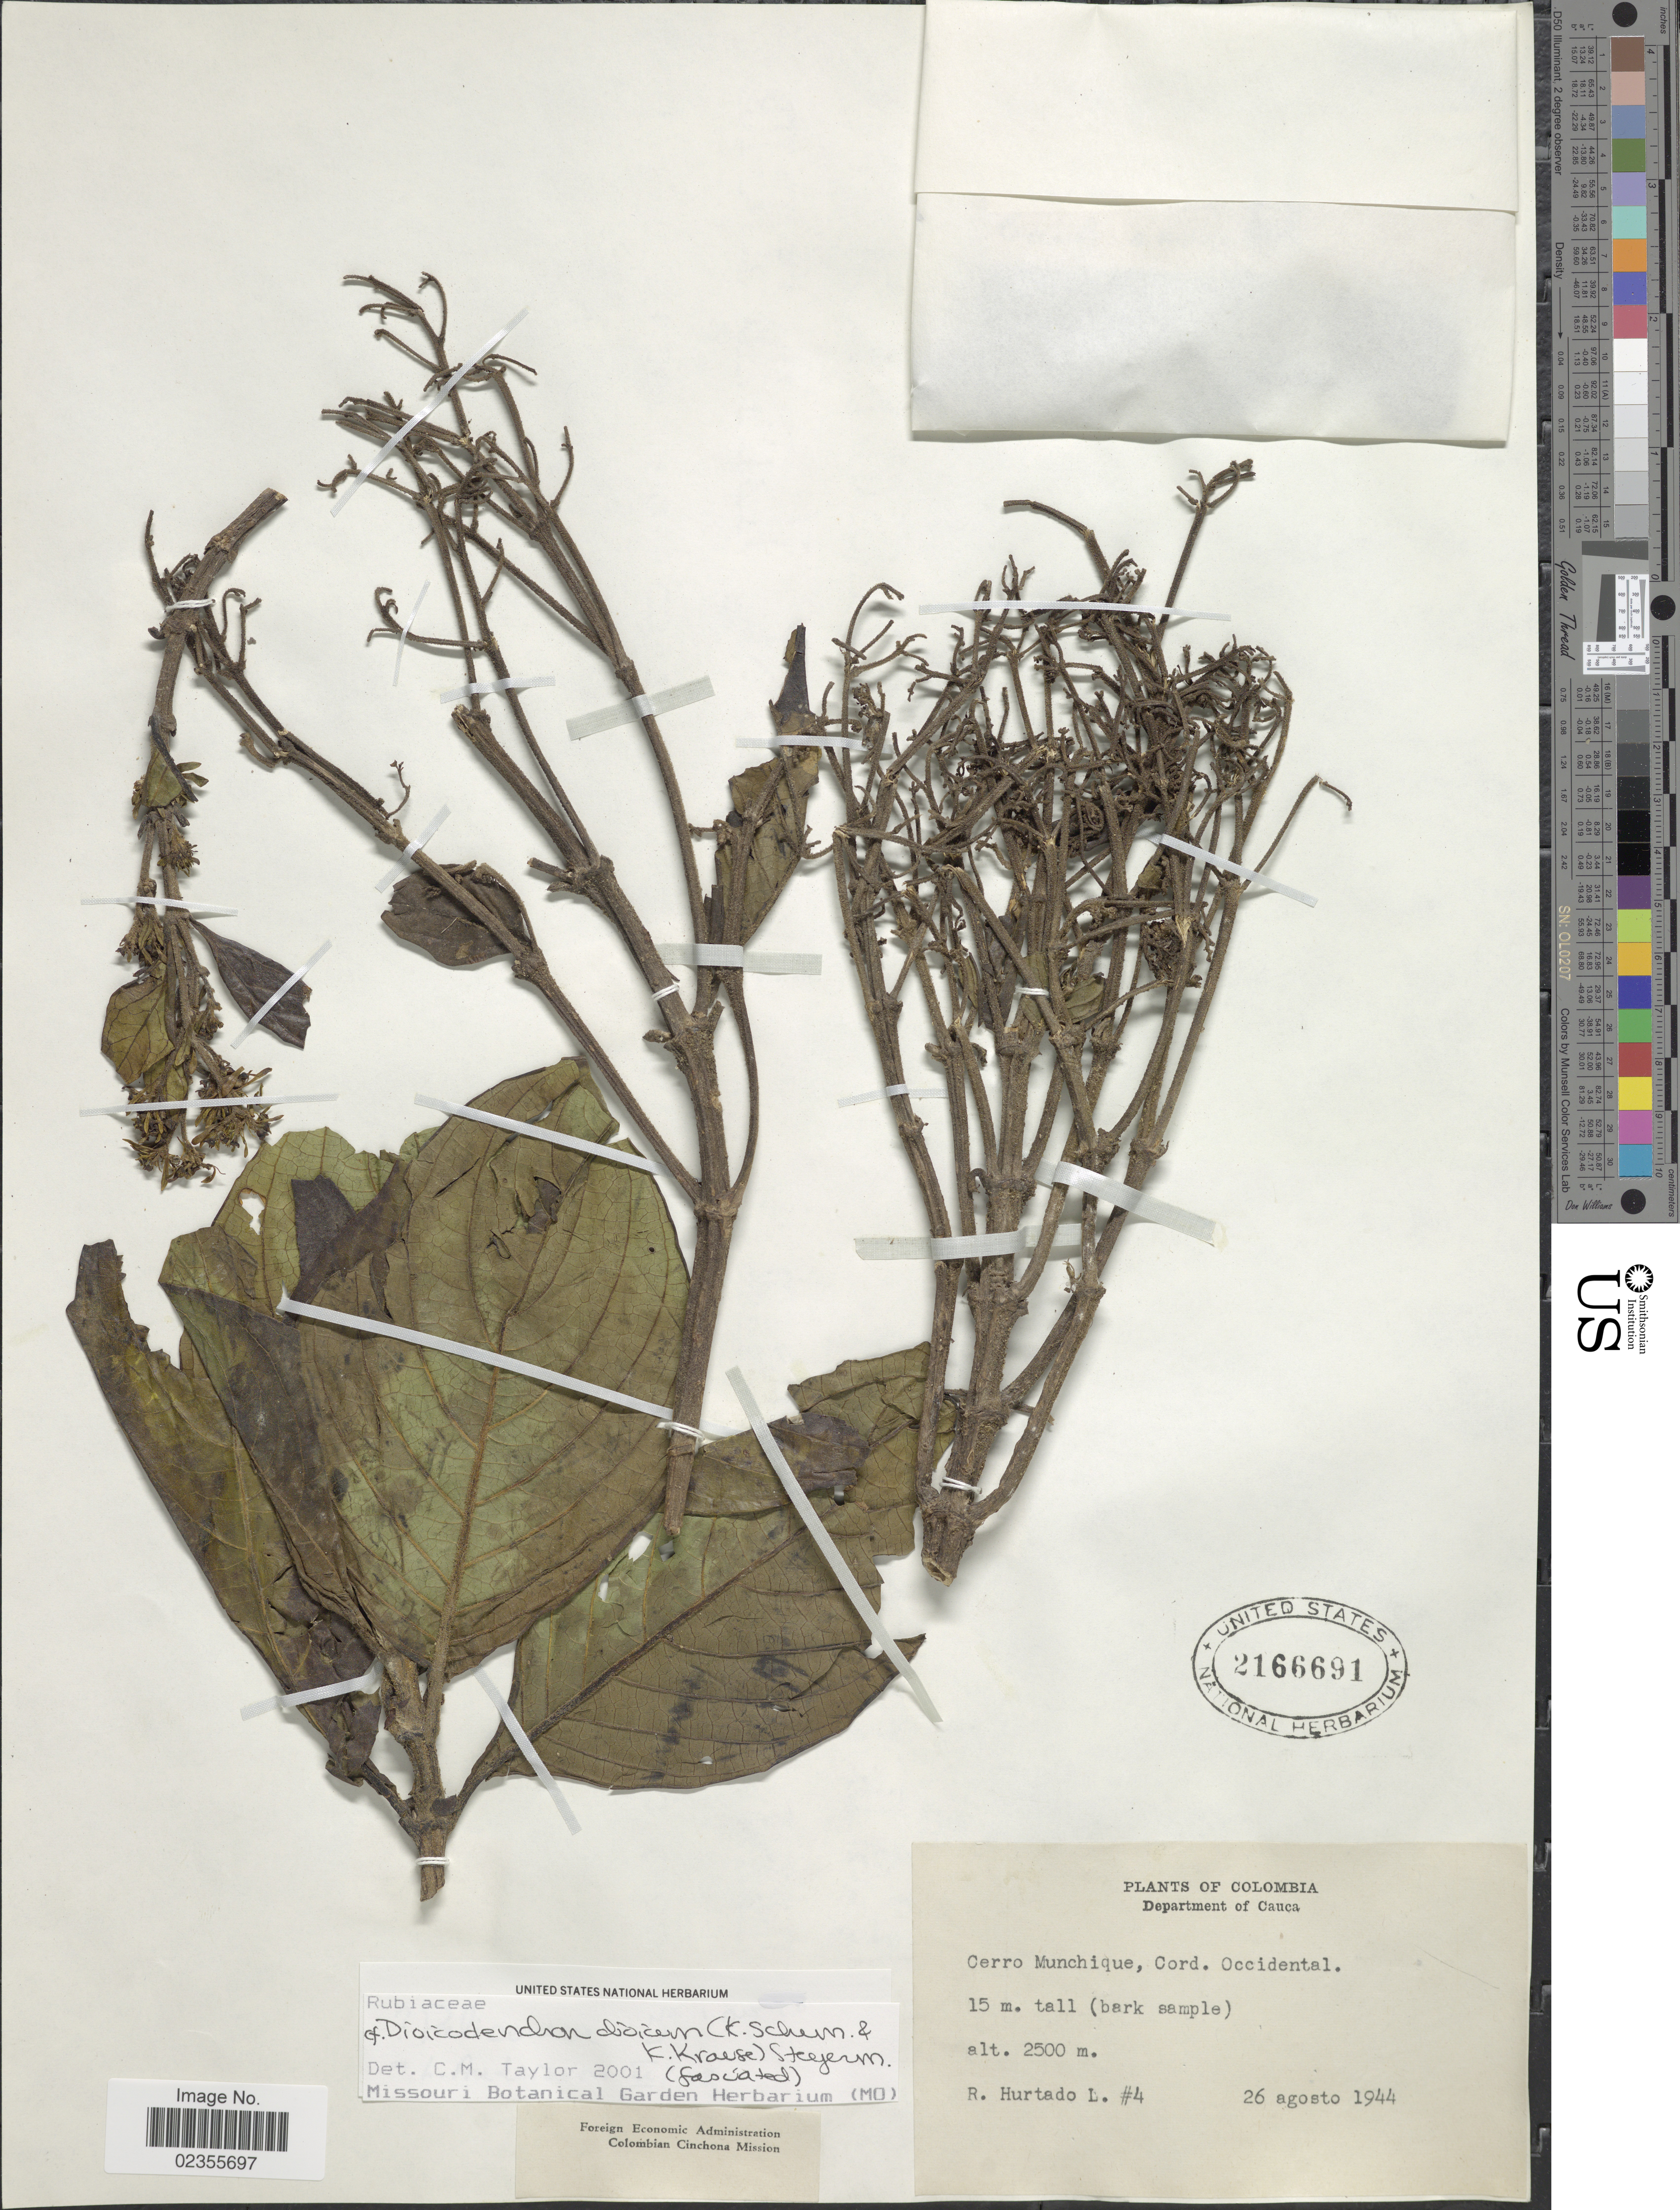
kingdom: Plantae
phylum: Tracheophyta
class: Magnoliopsida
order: Gentianales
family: Rubiaceae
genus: Dioicodendron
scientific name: Dioicodendron dioicum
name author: (K. Schum. & Krause) Steyerm.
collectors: R. Hurtado L.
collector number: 4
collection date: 1944-08-26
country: Colombia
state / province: Cauca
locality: Cerro Munchique, Cord. Occidental.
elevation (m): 2500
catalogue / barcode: US 2166691